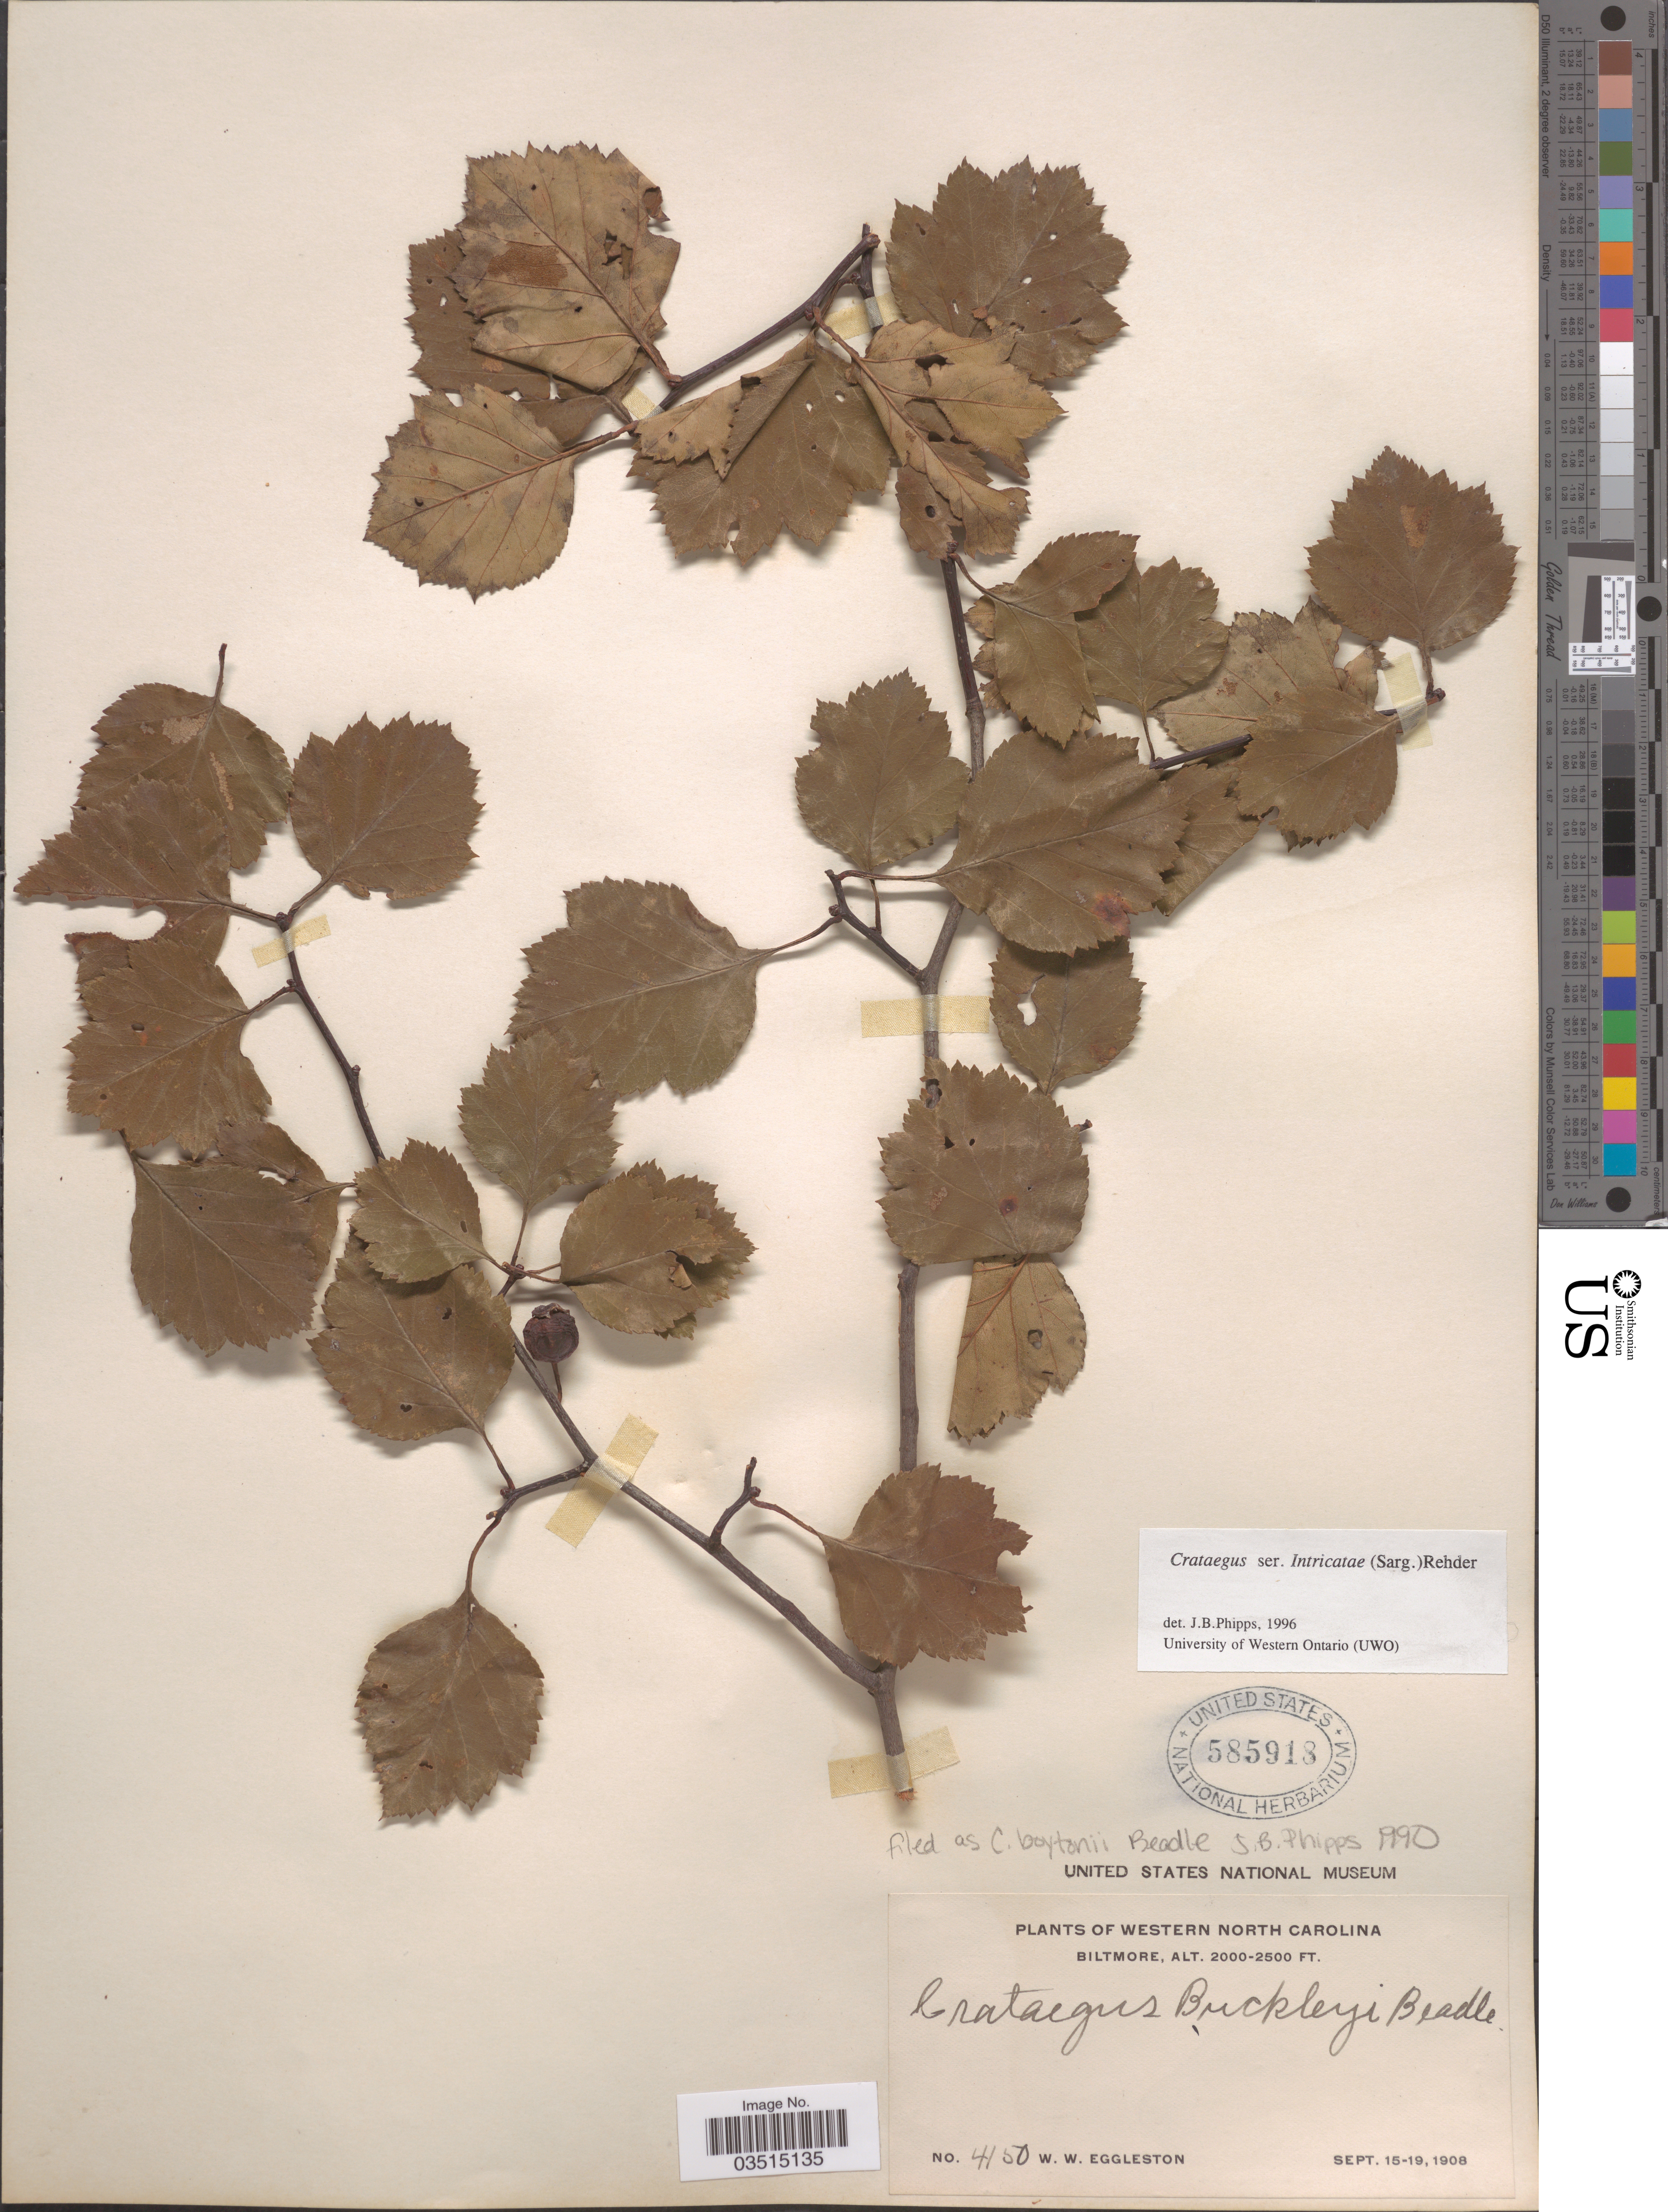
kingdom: Plantae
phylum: Tracheophyta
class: Magnoliopsida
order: Rosales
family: Rosaceae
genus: Crataegus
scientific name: Crataegus intricata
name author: Lange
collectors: W. W. Eggleston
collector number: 4150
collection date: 1908-09-15/1908-09-19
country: United States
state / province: North Carolina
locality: Western North Carolina. Biltmore.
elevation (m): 610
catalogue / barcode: US 585918